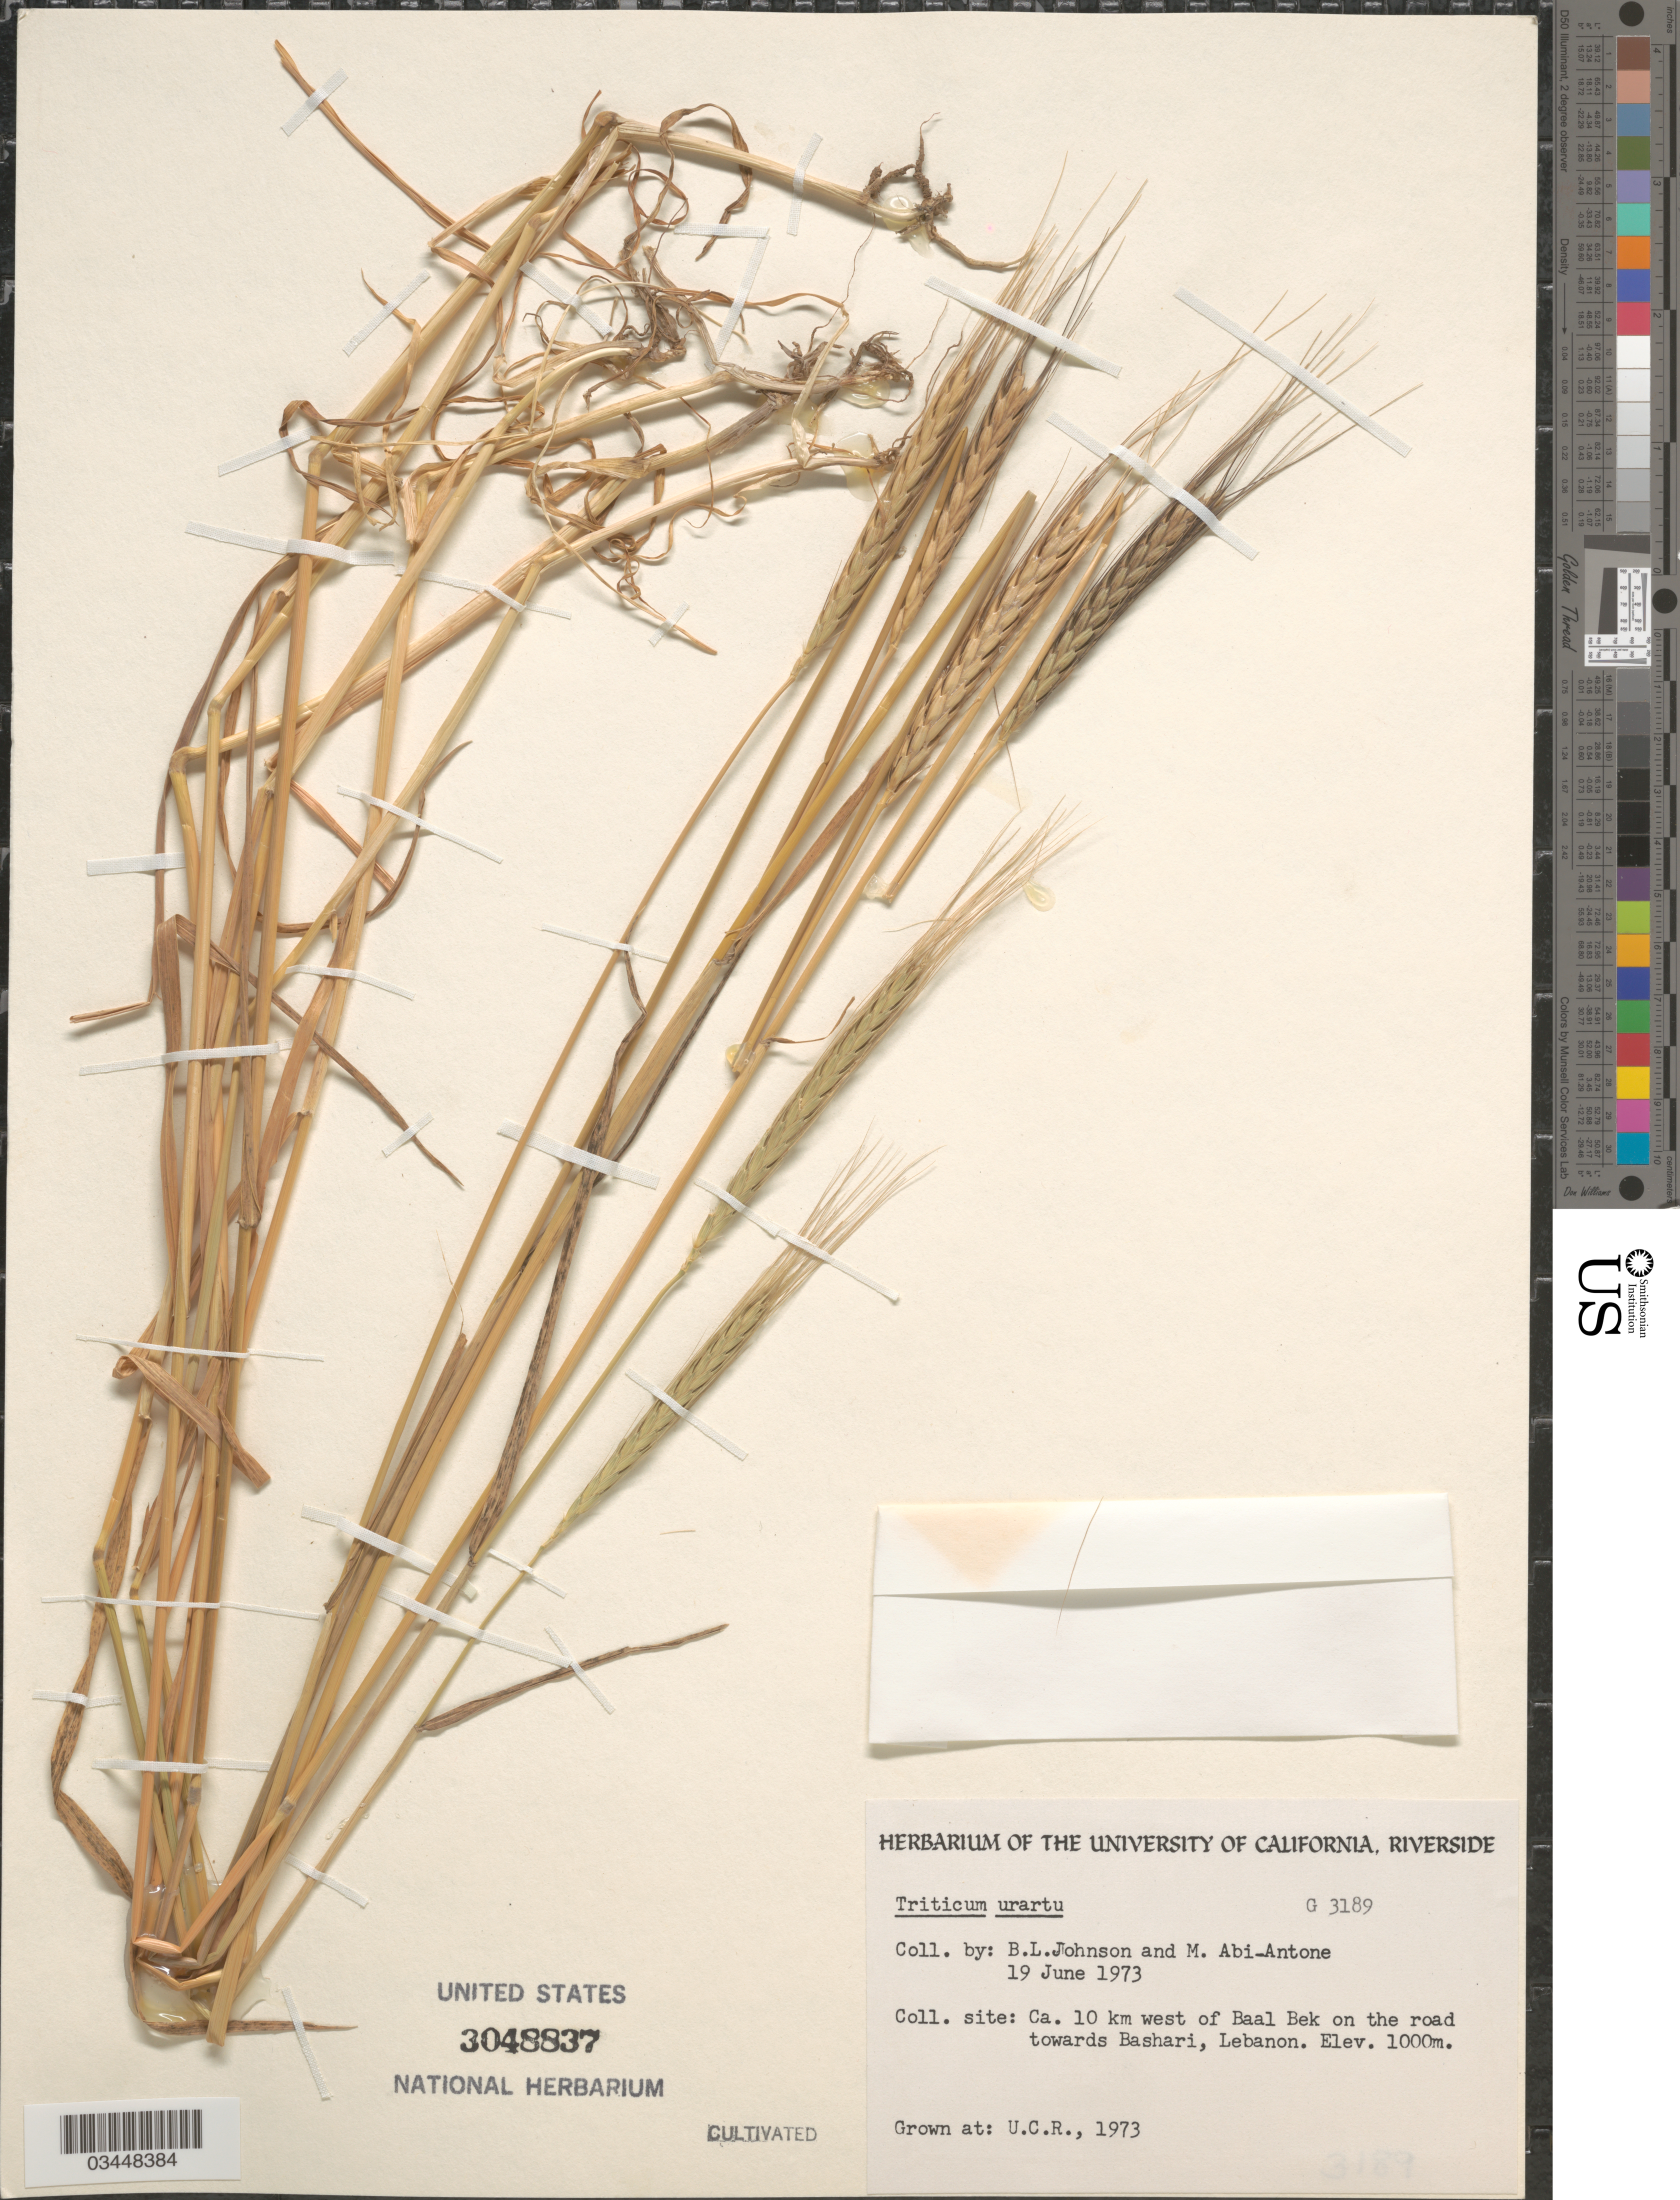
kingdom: Plantae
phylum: Tracheophyta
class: Liliopsida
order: Poales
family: Poaceae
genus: Triticum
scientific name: Triticum urartu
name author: Thumanjan ex Gandilyan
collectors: ex herb. Univ. of California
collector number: G3189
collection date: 1973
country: United States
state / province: California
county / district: Riverside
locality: U.C.R.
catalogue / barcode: US 3048837